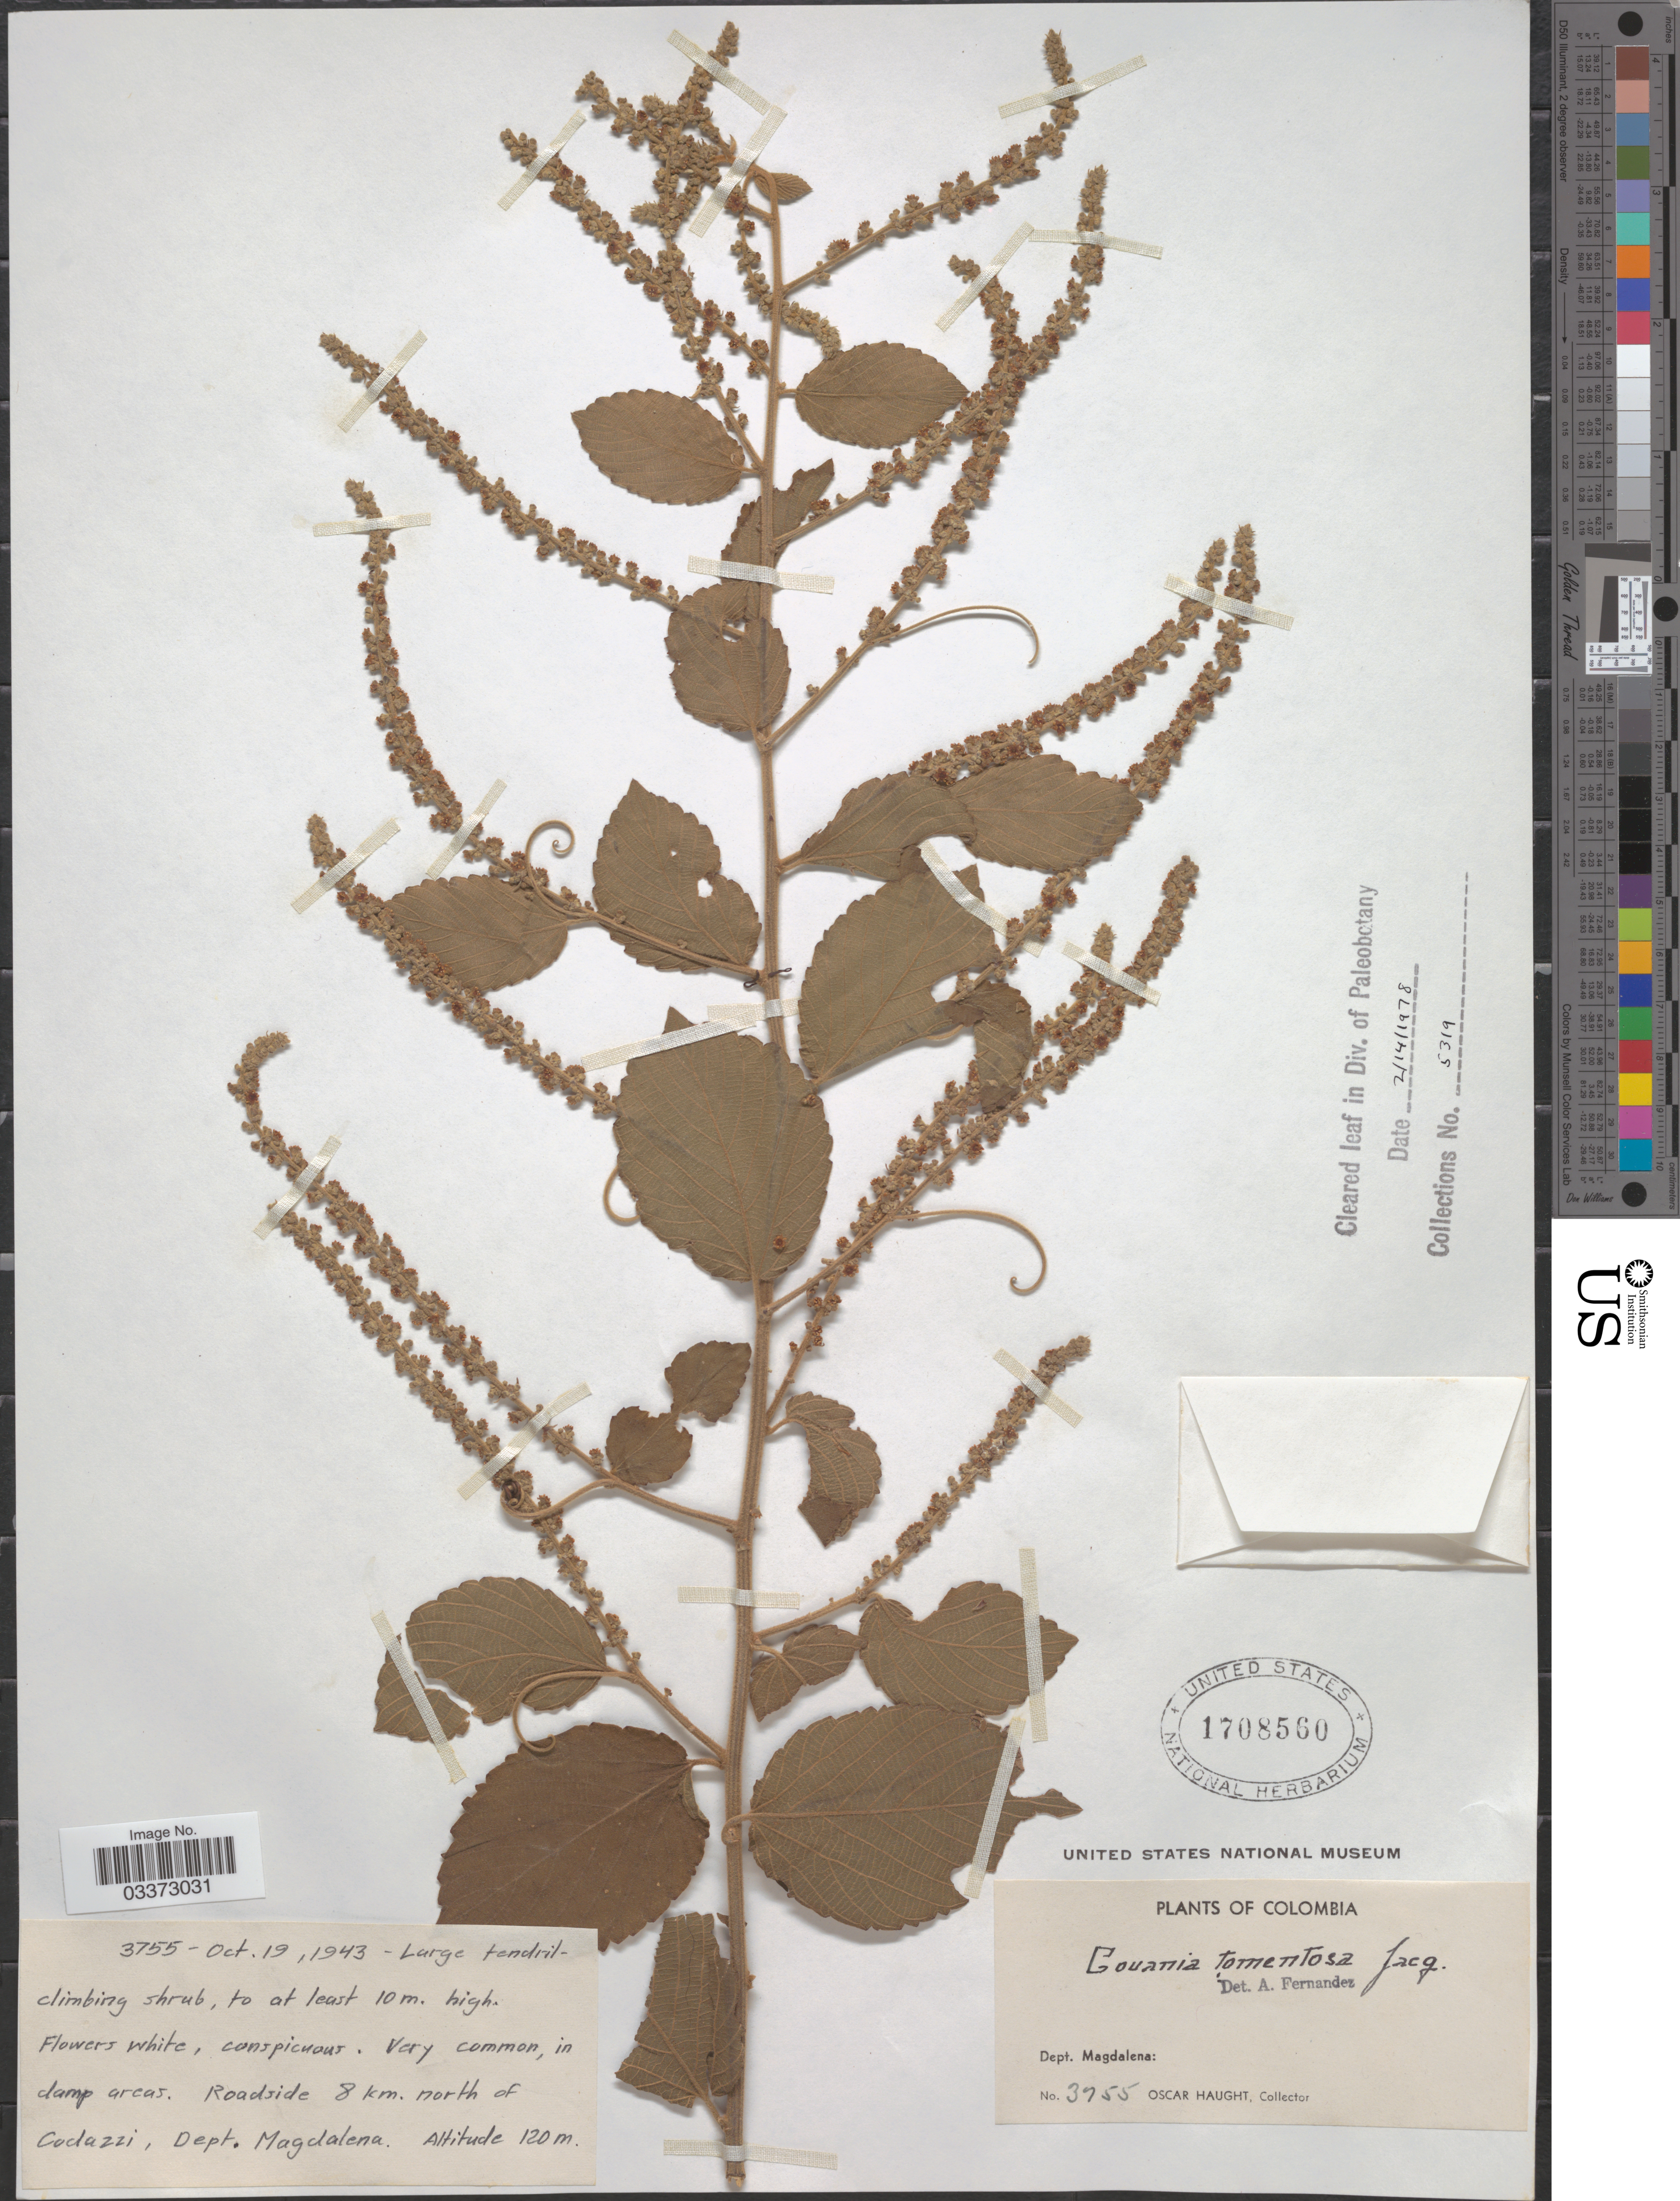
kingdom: Plantae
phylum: Tracheophyta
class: Magnoliopsida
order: Rosales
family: Rhamnaceae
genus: Gouania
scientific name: Gouania tomentosa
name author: Jacq.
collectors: O. Haught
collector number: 3755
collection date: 1943-10-19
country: Colombia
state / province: Magdalena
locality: Dept. Magdalena. 8 km. north of Codazzi.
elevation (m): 120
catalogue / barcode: US 1708560